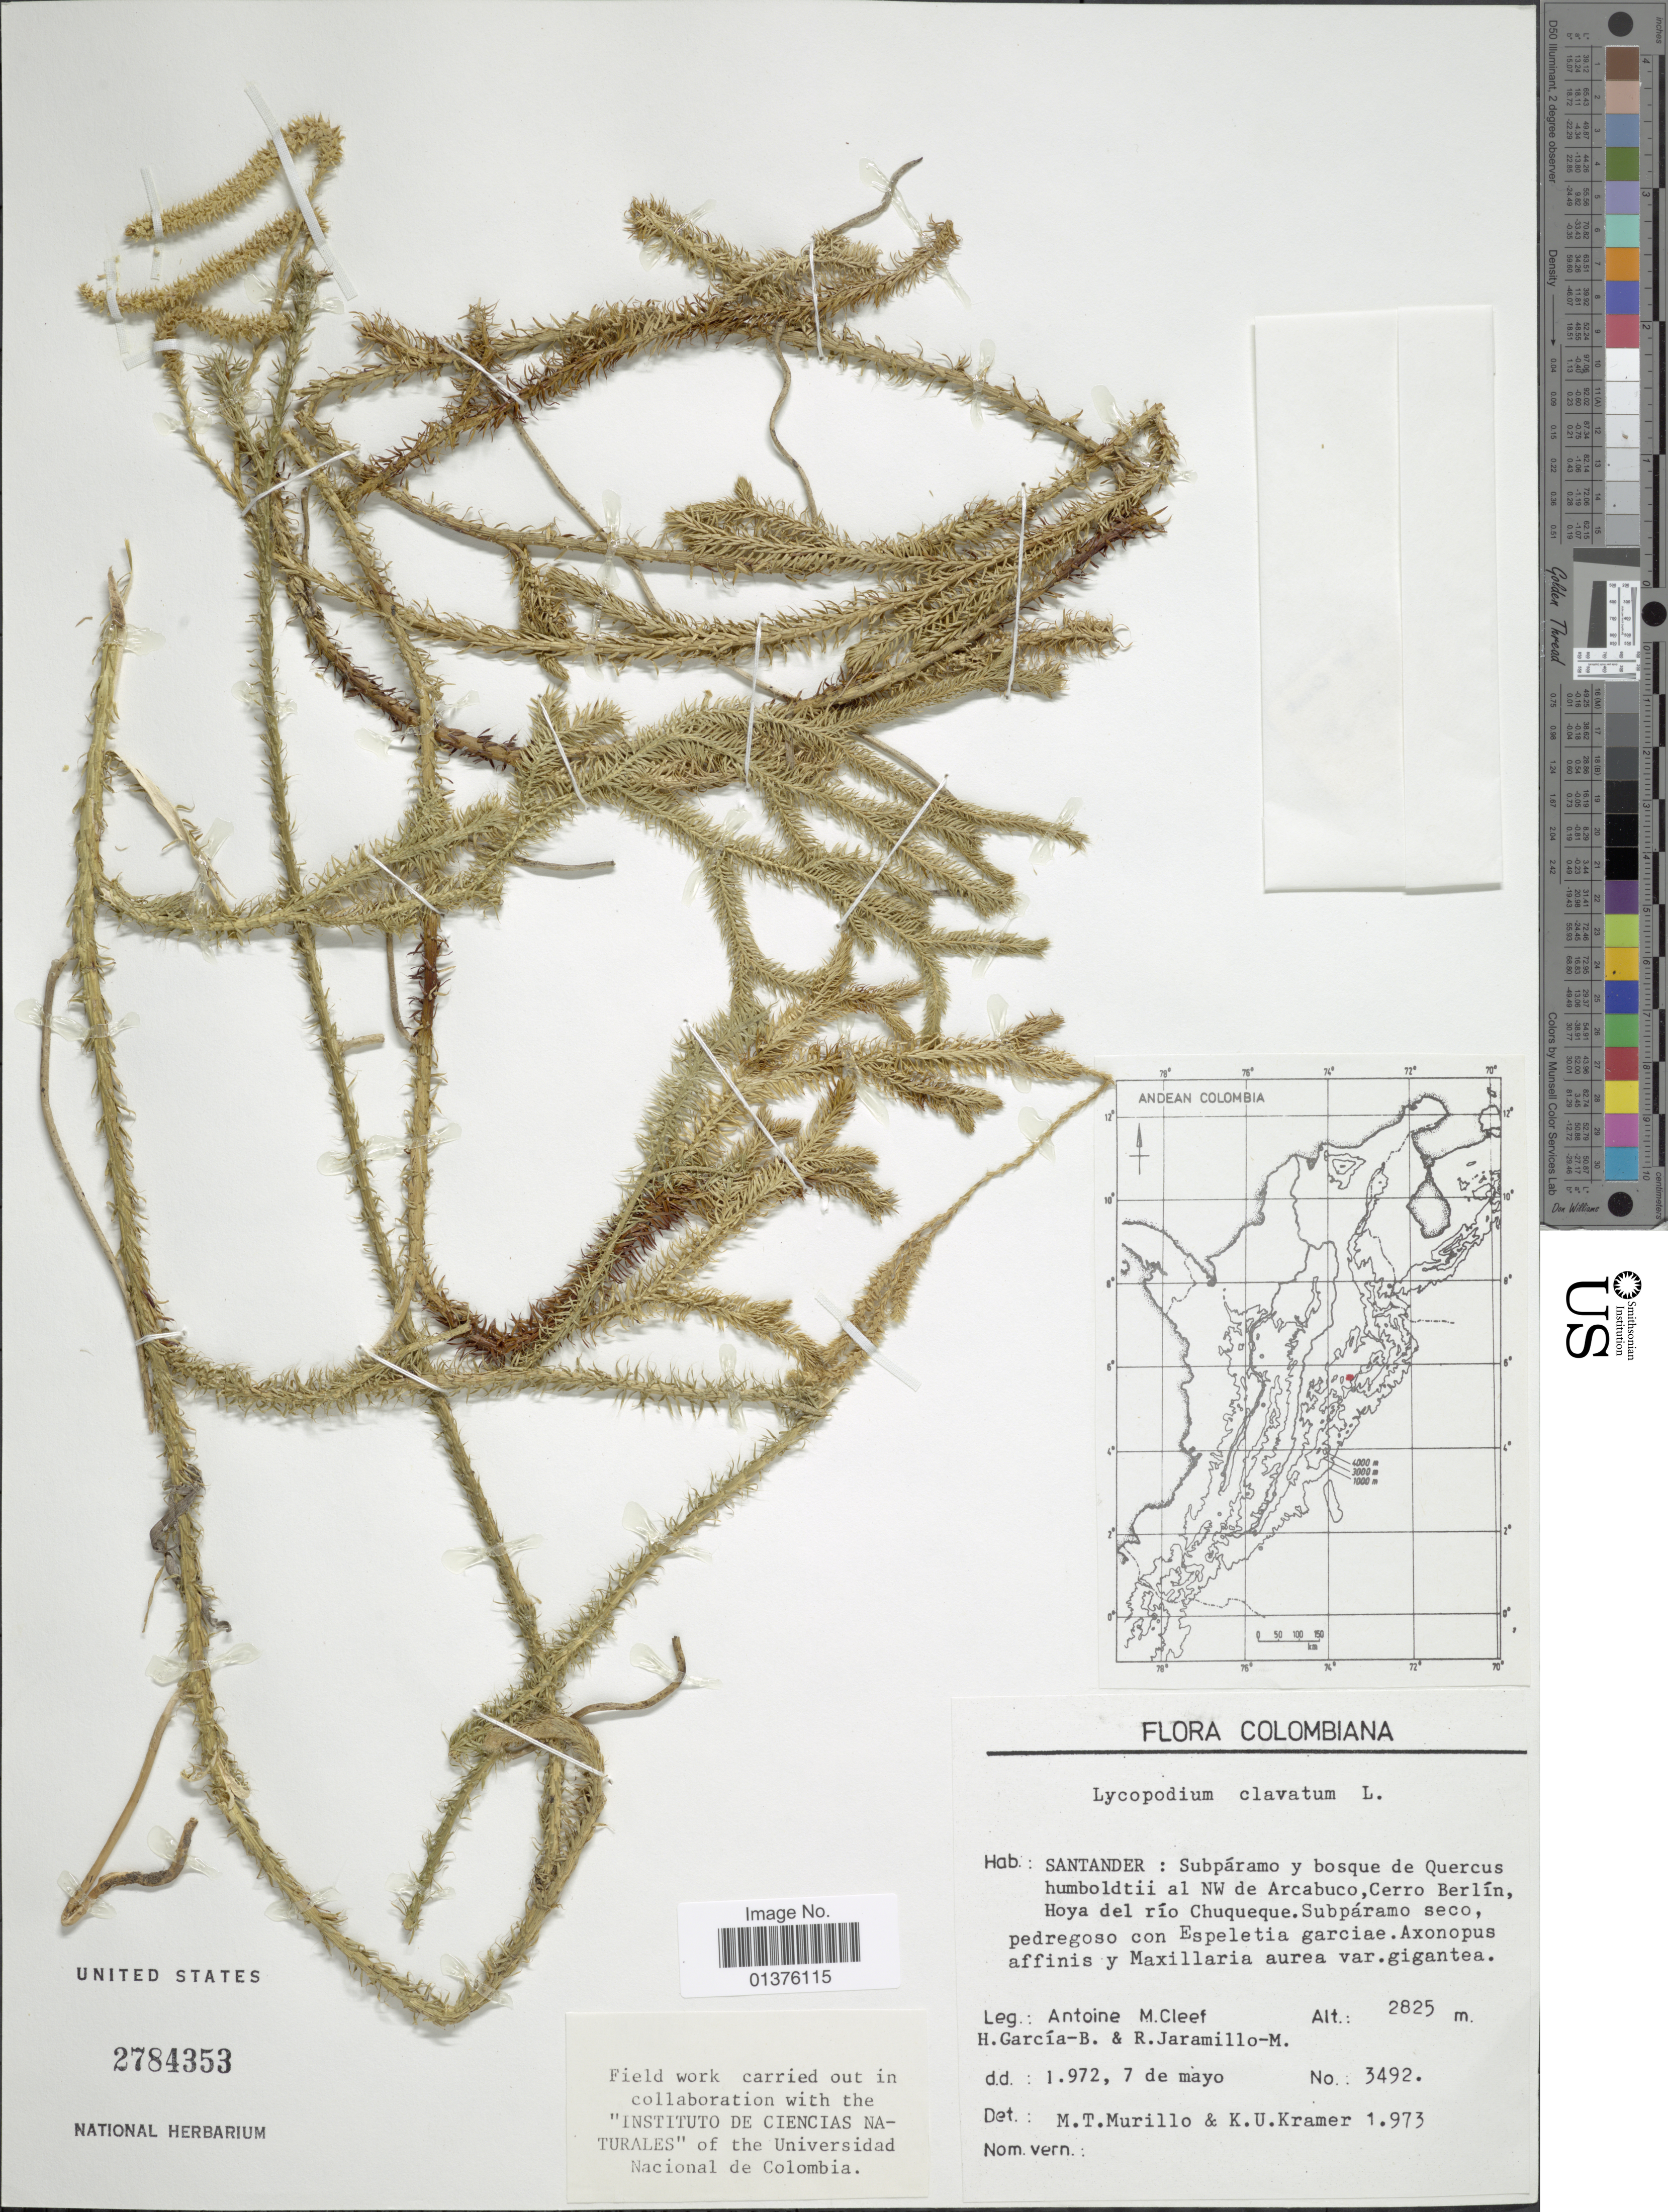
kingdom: Plantae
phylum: Tracheophyta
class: Lycopodiopsida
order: Lycopodiales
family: Lycopodiaceae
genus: Lycopodium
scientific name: Lycopodium clavatum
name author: L.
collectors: A. M. Cleef, H. García Barriga & R. Jaramillo M.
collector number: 3492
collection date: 1972-05-07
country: Colombia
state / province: Santander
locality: Subpáramo y bosque de Quercus humboldtii al NW de Arcabuco, Cerrlo Berlín, Hoya del rio Chuqueque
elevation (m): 2825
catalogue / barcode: US 2784353